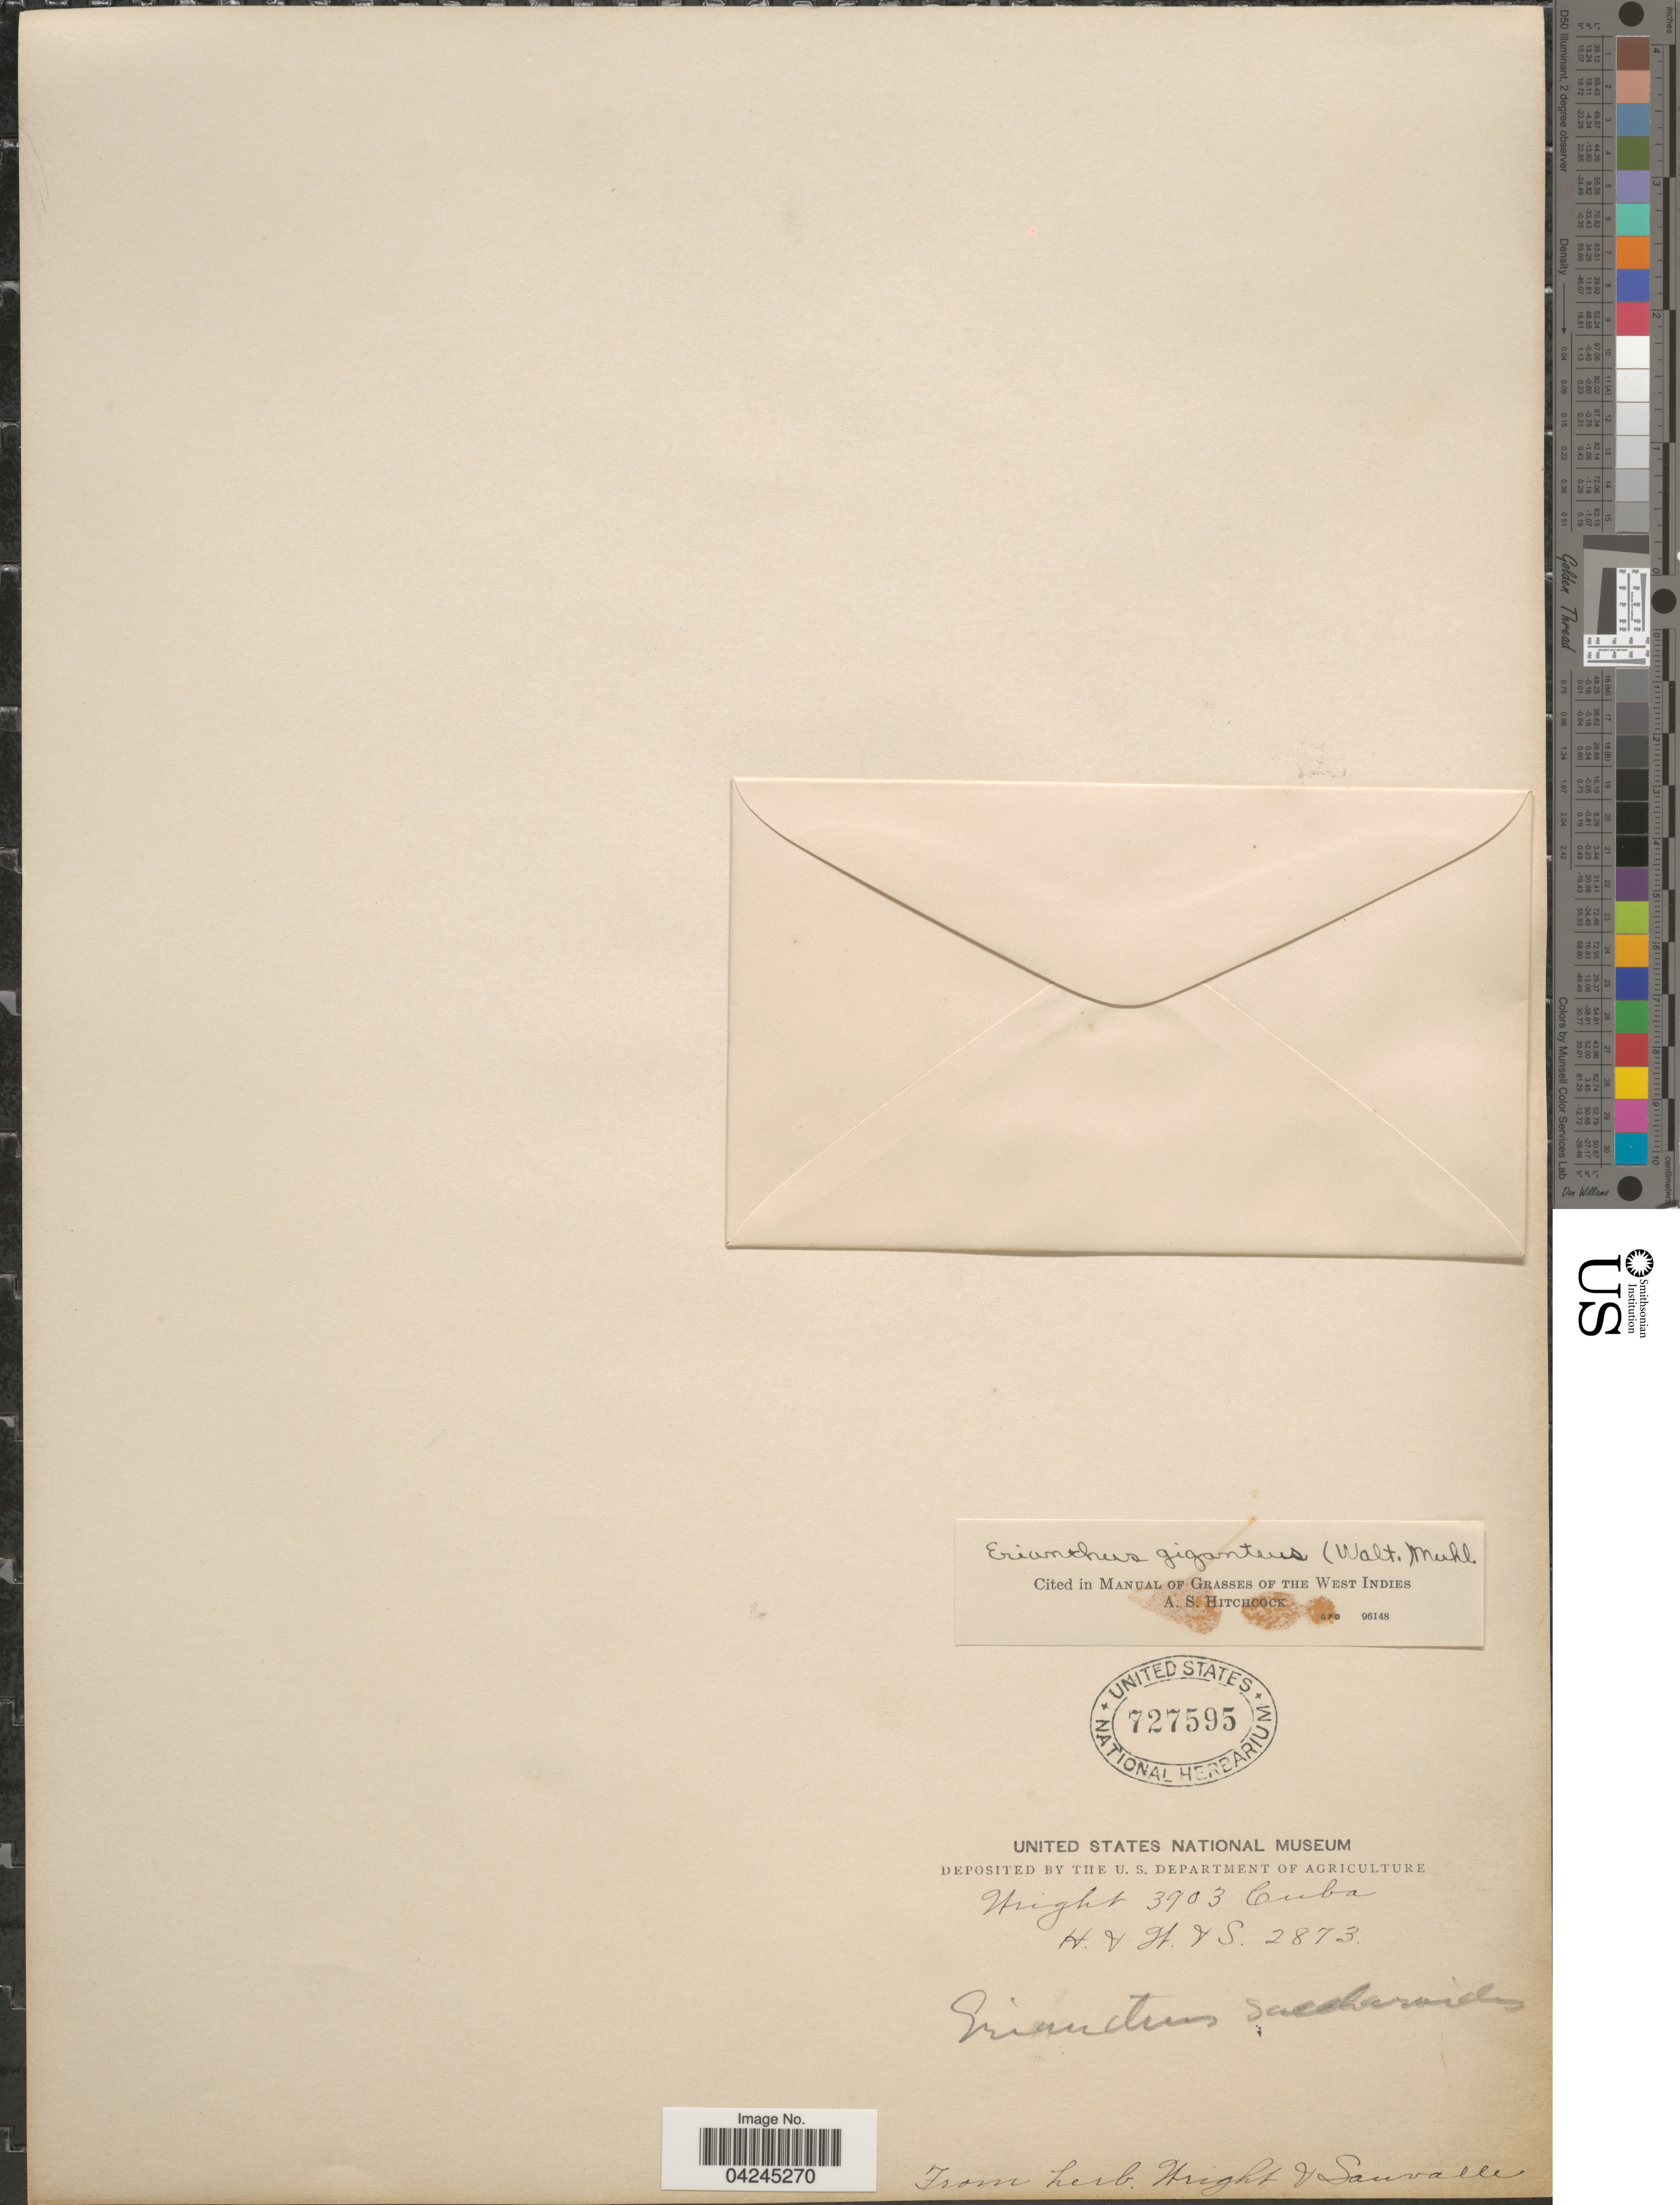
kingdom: Plantae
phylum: Tracheophyta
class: Liliopsida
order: Poales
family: Poaceae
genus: Erianthus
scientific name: Erianthus giganteus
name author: (Walter) P. Beauv.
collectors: Wright, --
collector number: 3903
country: Cuba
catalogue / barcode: US 727595